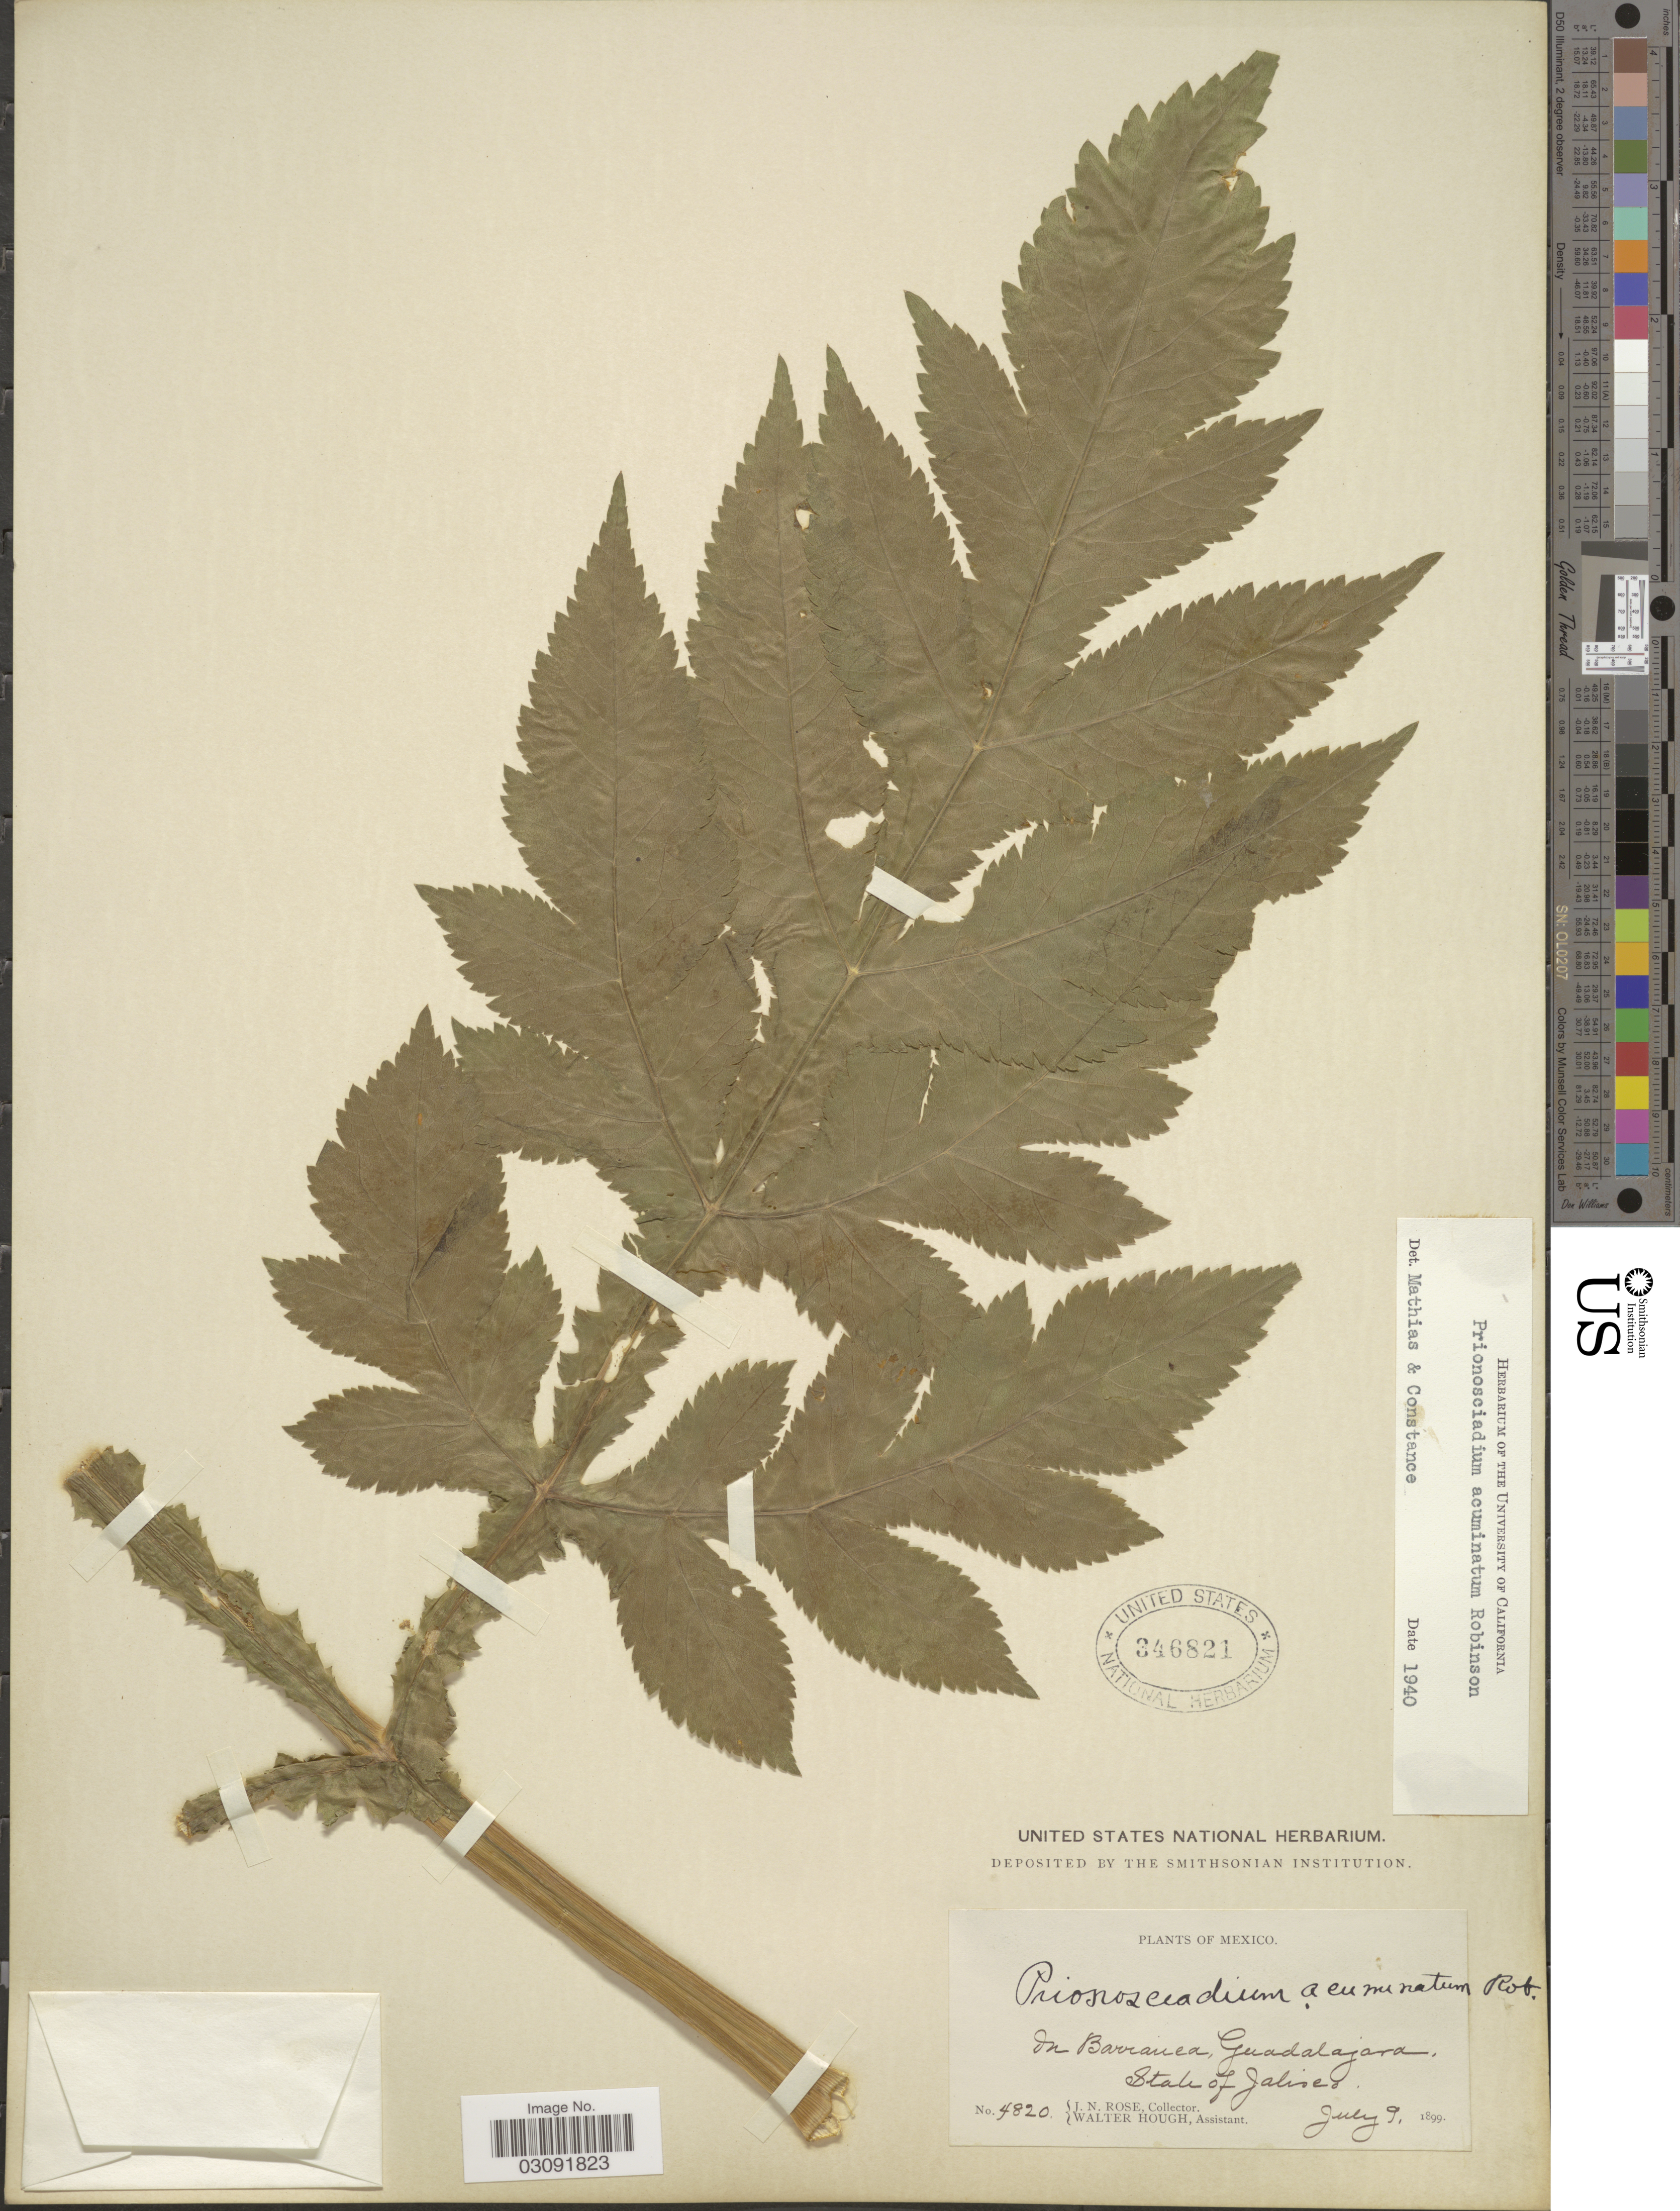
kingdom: Plantae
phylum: Tracheophyta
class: Magnoliopsida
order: Apiales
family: Apiaceae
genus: Prionosciadium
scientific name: Prionosciadium acuminatum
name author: B.L. Rob. ex J.M. Coult. & Rose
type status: Isosyntype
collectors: J. N. Rose & W. Hough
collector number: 4820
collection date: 1899-07-09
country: Mexico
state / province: Jalisco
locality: On Barranca, Guadalajara.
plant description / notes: Syntype of Prionosciadium acuminatum B.L. Rob. ex J.M. Coult. & Rose? Published as "sp. nov." (and name accepted as new taxon with its own syntypes by Tropicos), but makes indirect reference to earlier name Prionosciadium mexicanum var. acuminatum B.L. Rob. and cites (among others) the single collection cited in the protologue of that name (Pringle 3864)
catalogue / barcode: US 346821